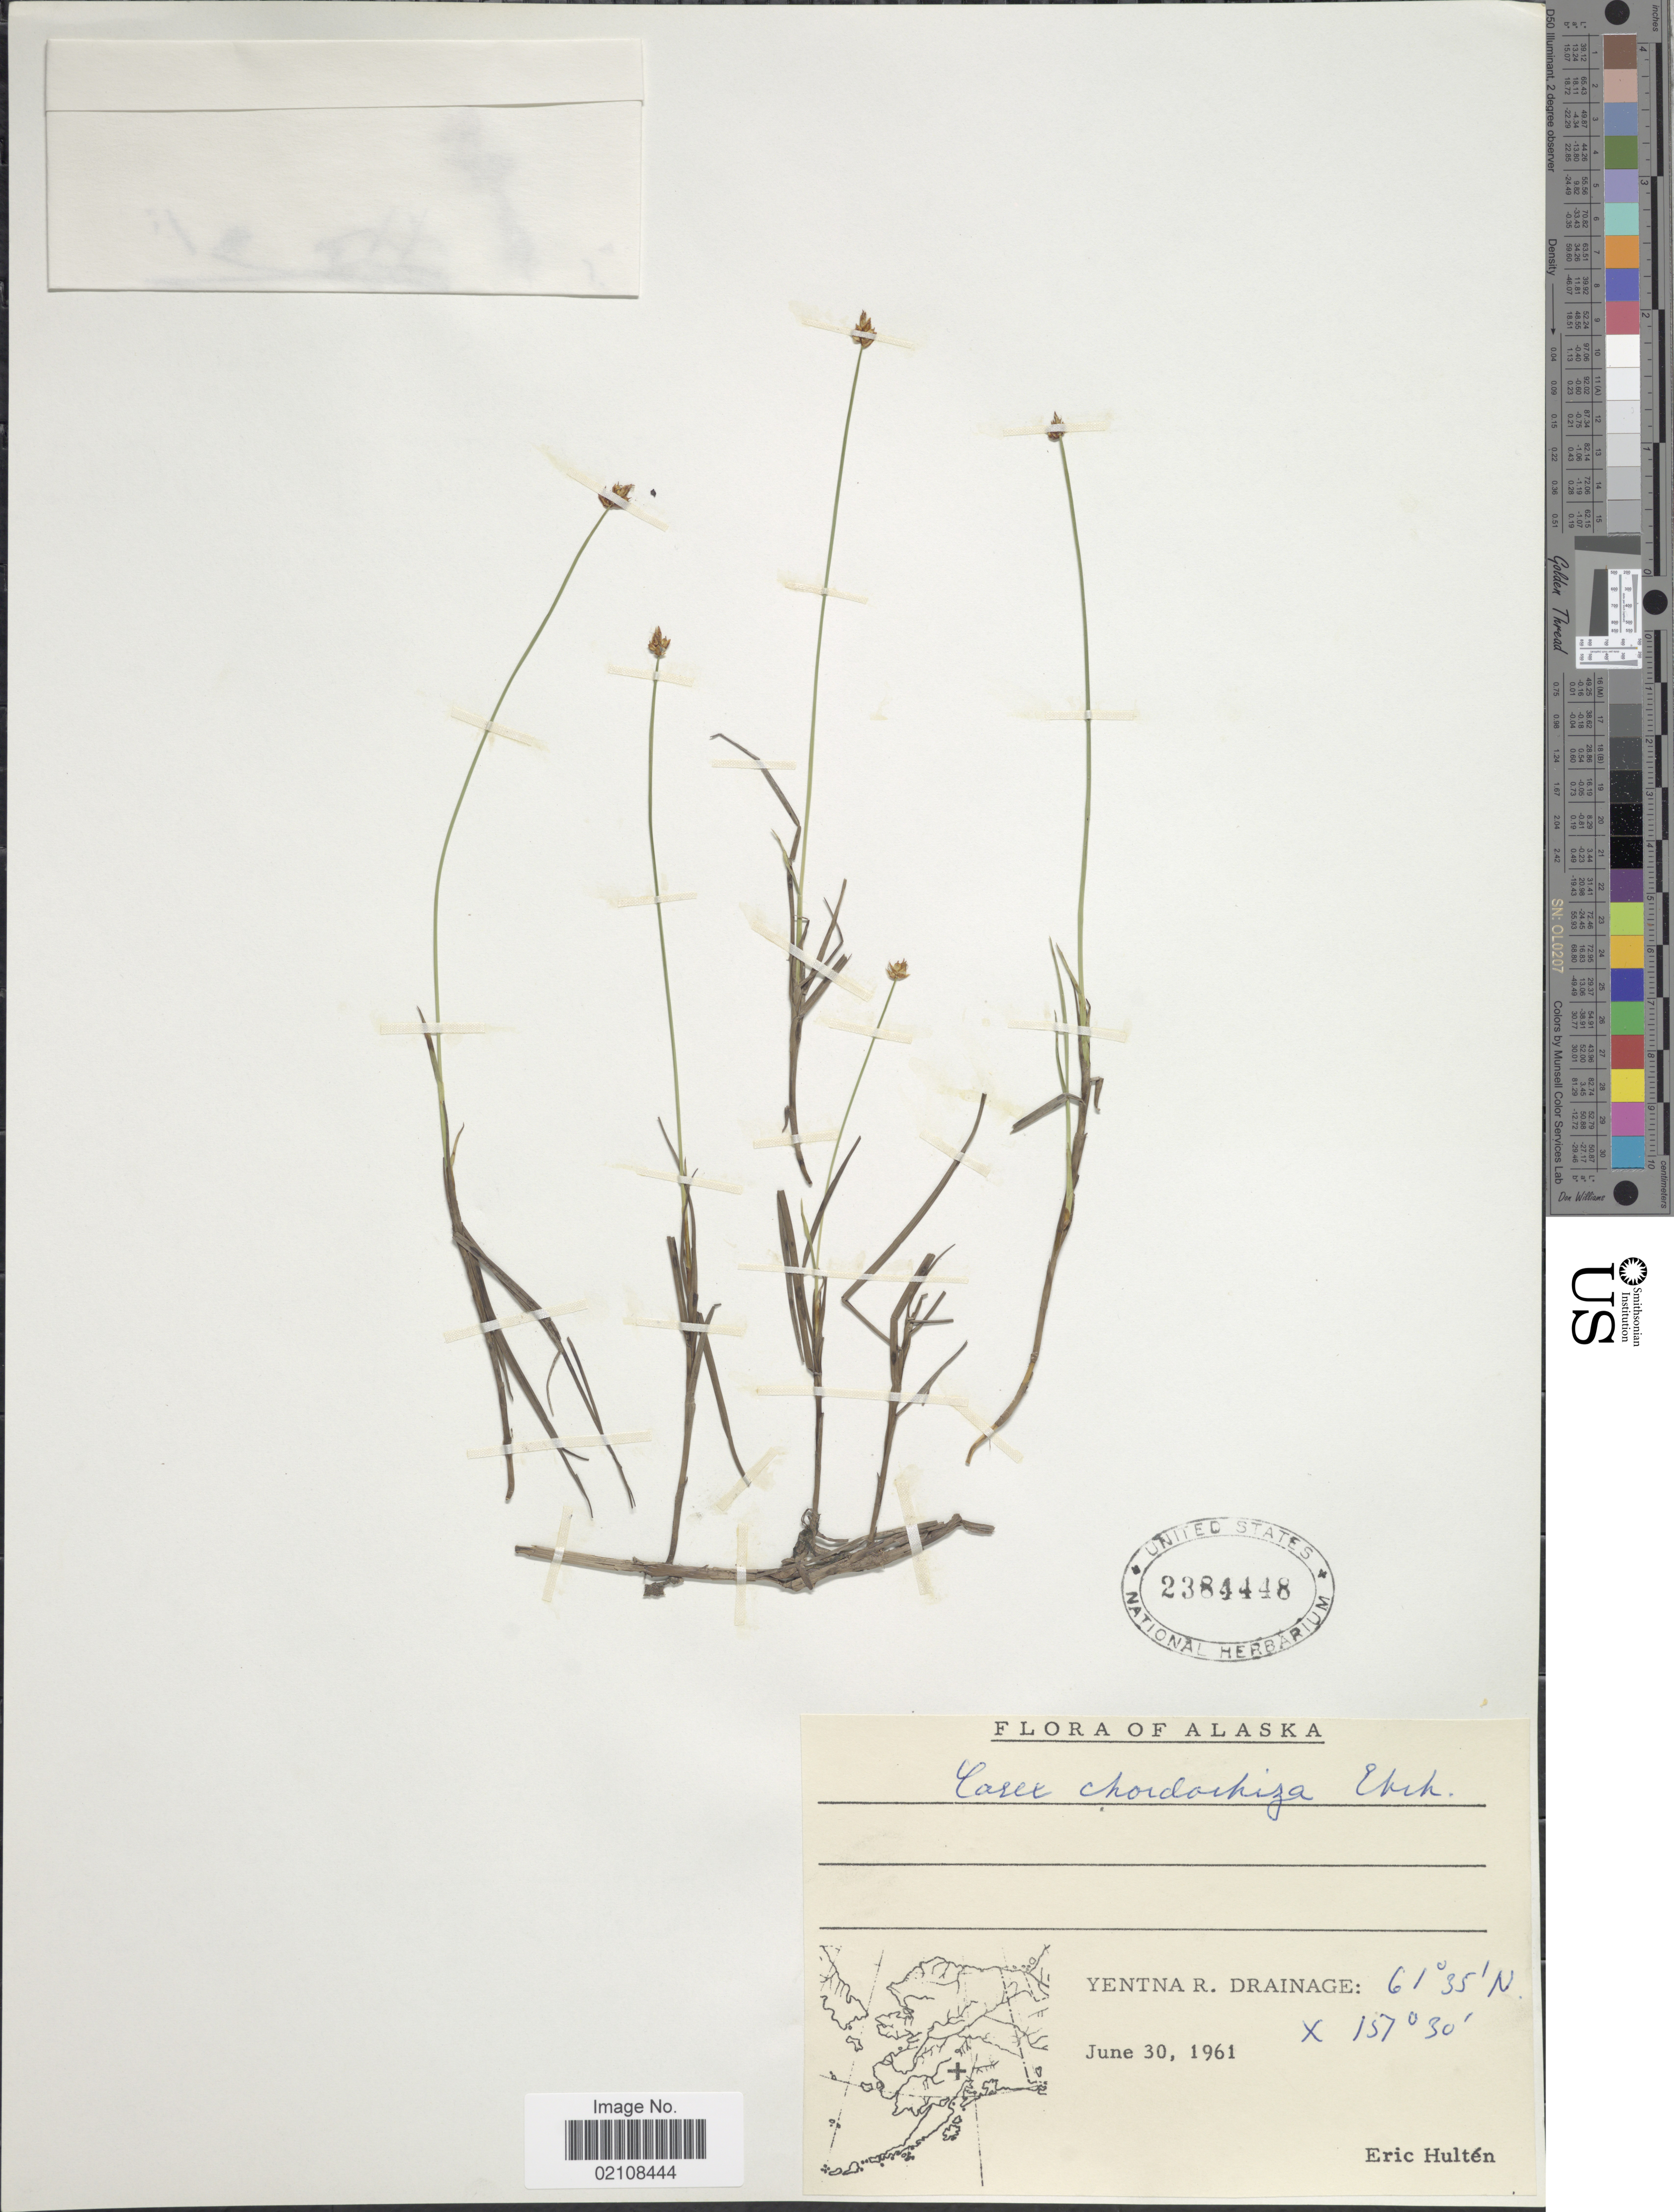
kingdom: Plantae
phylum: Tracheophyta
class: Liliopsida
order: Poales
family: Cyperaceae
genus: Carex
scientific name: Carex chordorrhiza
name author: L. f.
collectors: E. G. Hultén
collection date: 1961-06-30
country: United States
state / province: Alaska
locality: Yentna R. Drainage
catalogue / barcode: US 2384448